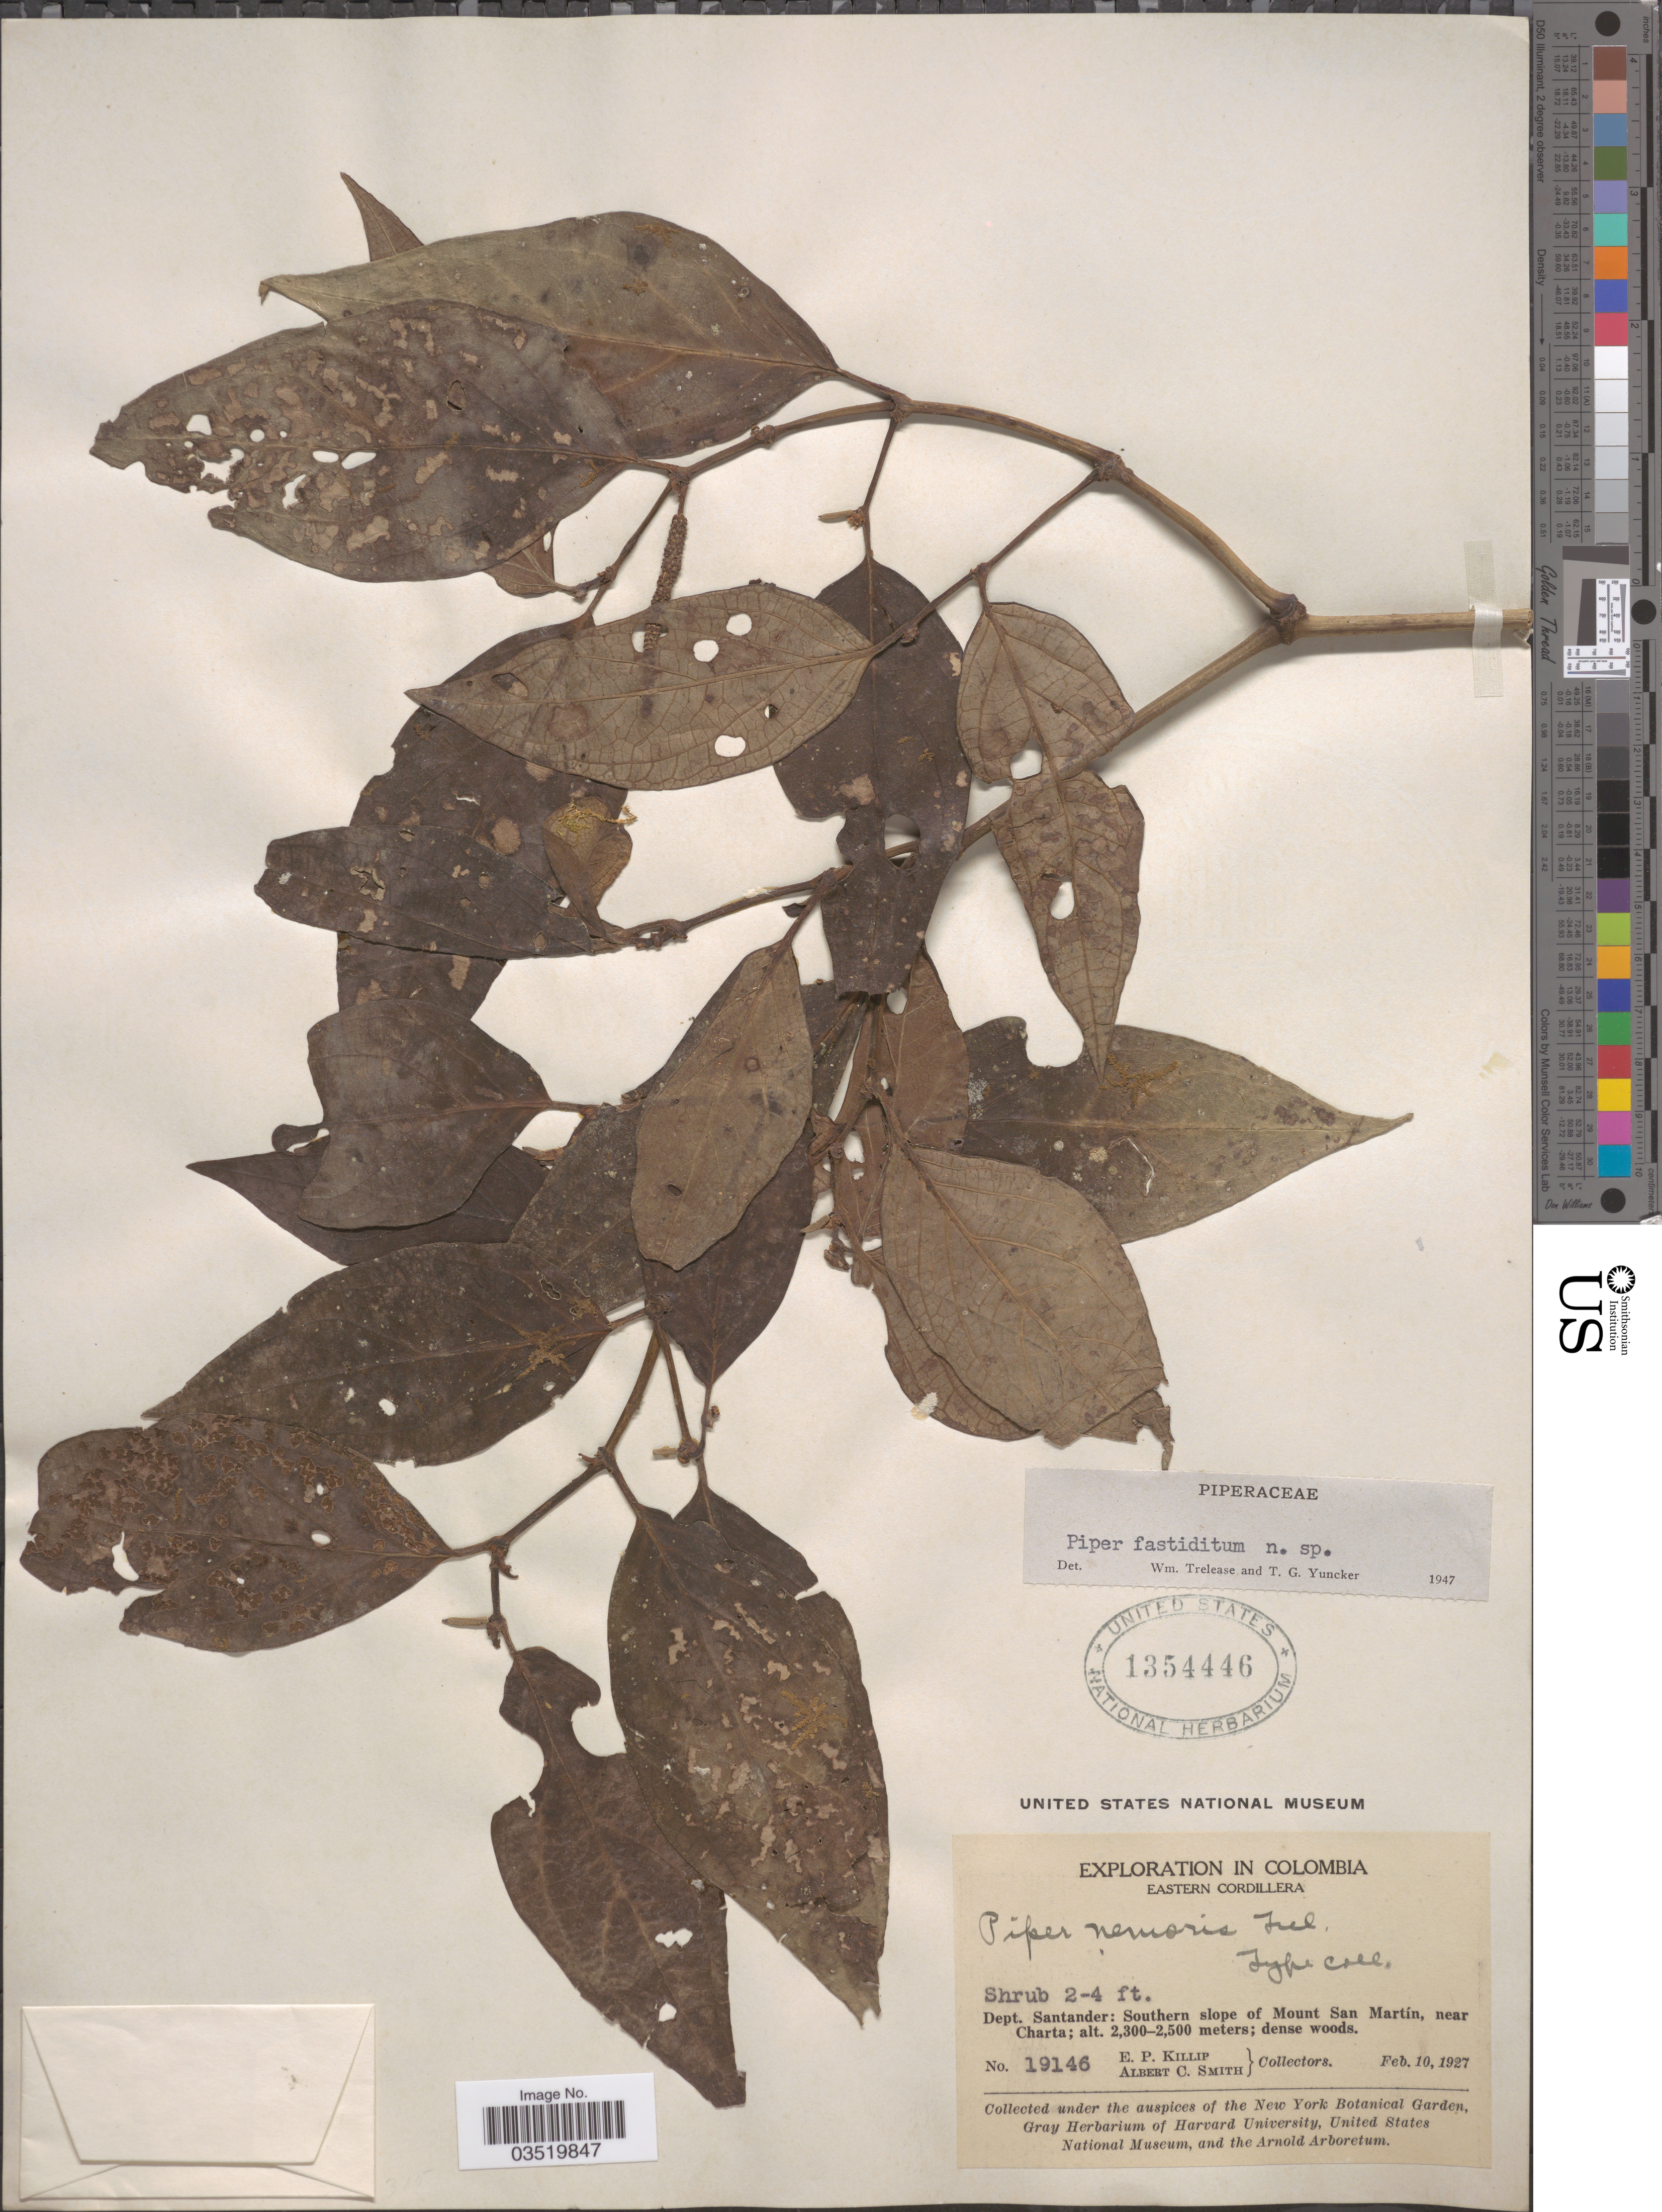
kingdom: Plantae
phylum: Tracheophyta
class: Magnoliopsida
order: Piperales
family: Piperaceae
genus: Piper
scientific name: Piper fastiditum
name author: Trel. & Yunck.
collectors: E. P. Killip & A. C. Smith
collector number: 19146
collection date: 1927-02-10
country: Colombia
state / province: Santander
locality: Eastern Cordillera. Dept. Santander: Southern slope of Mount San Martín, near Charta.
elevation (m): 2300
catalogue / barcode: US 1354446